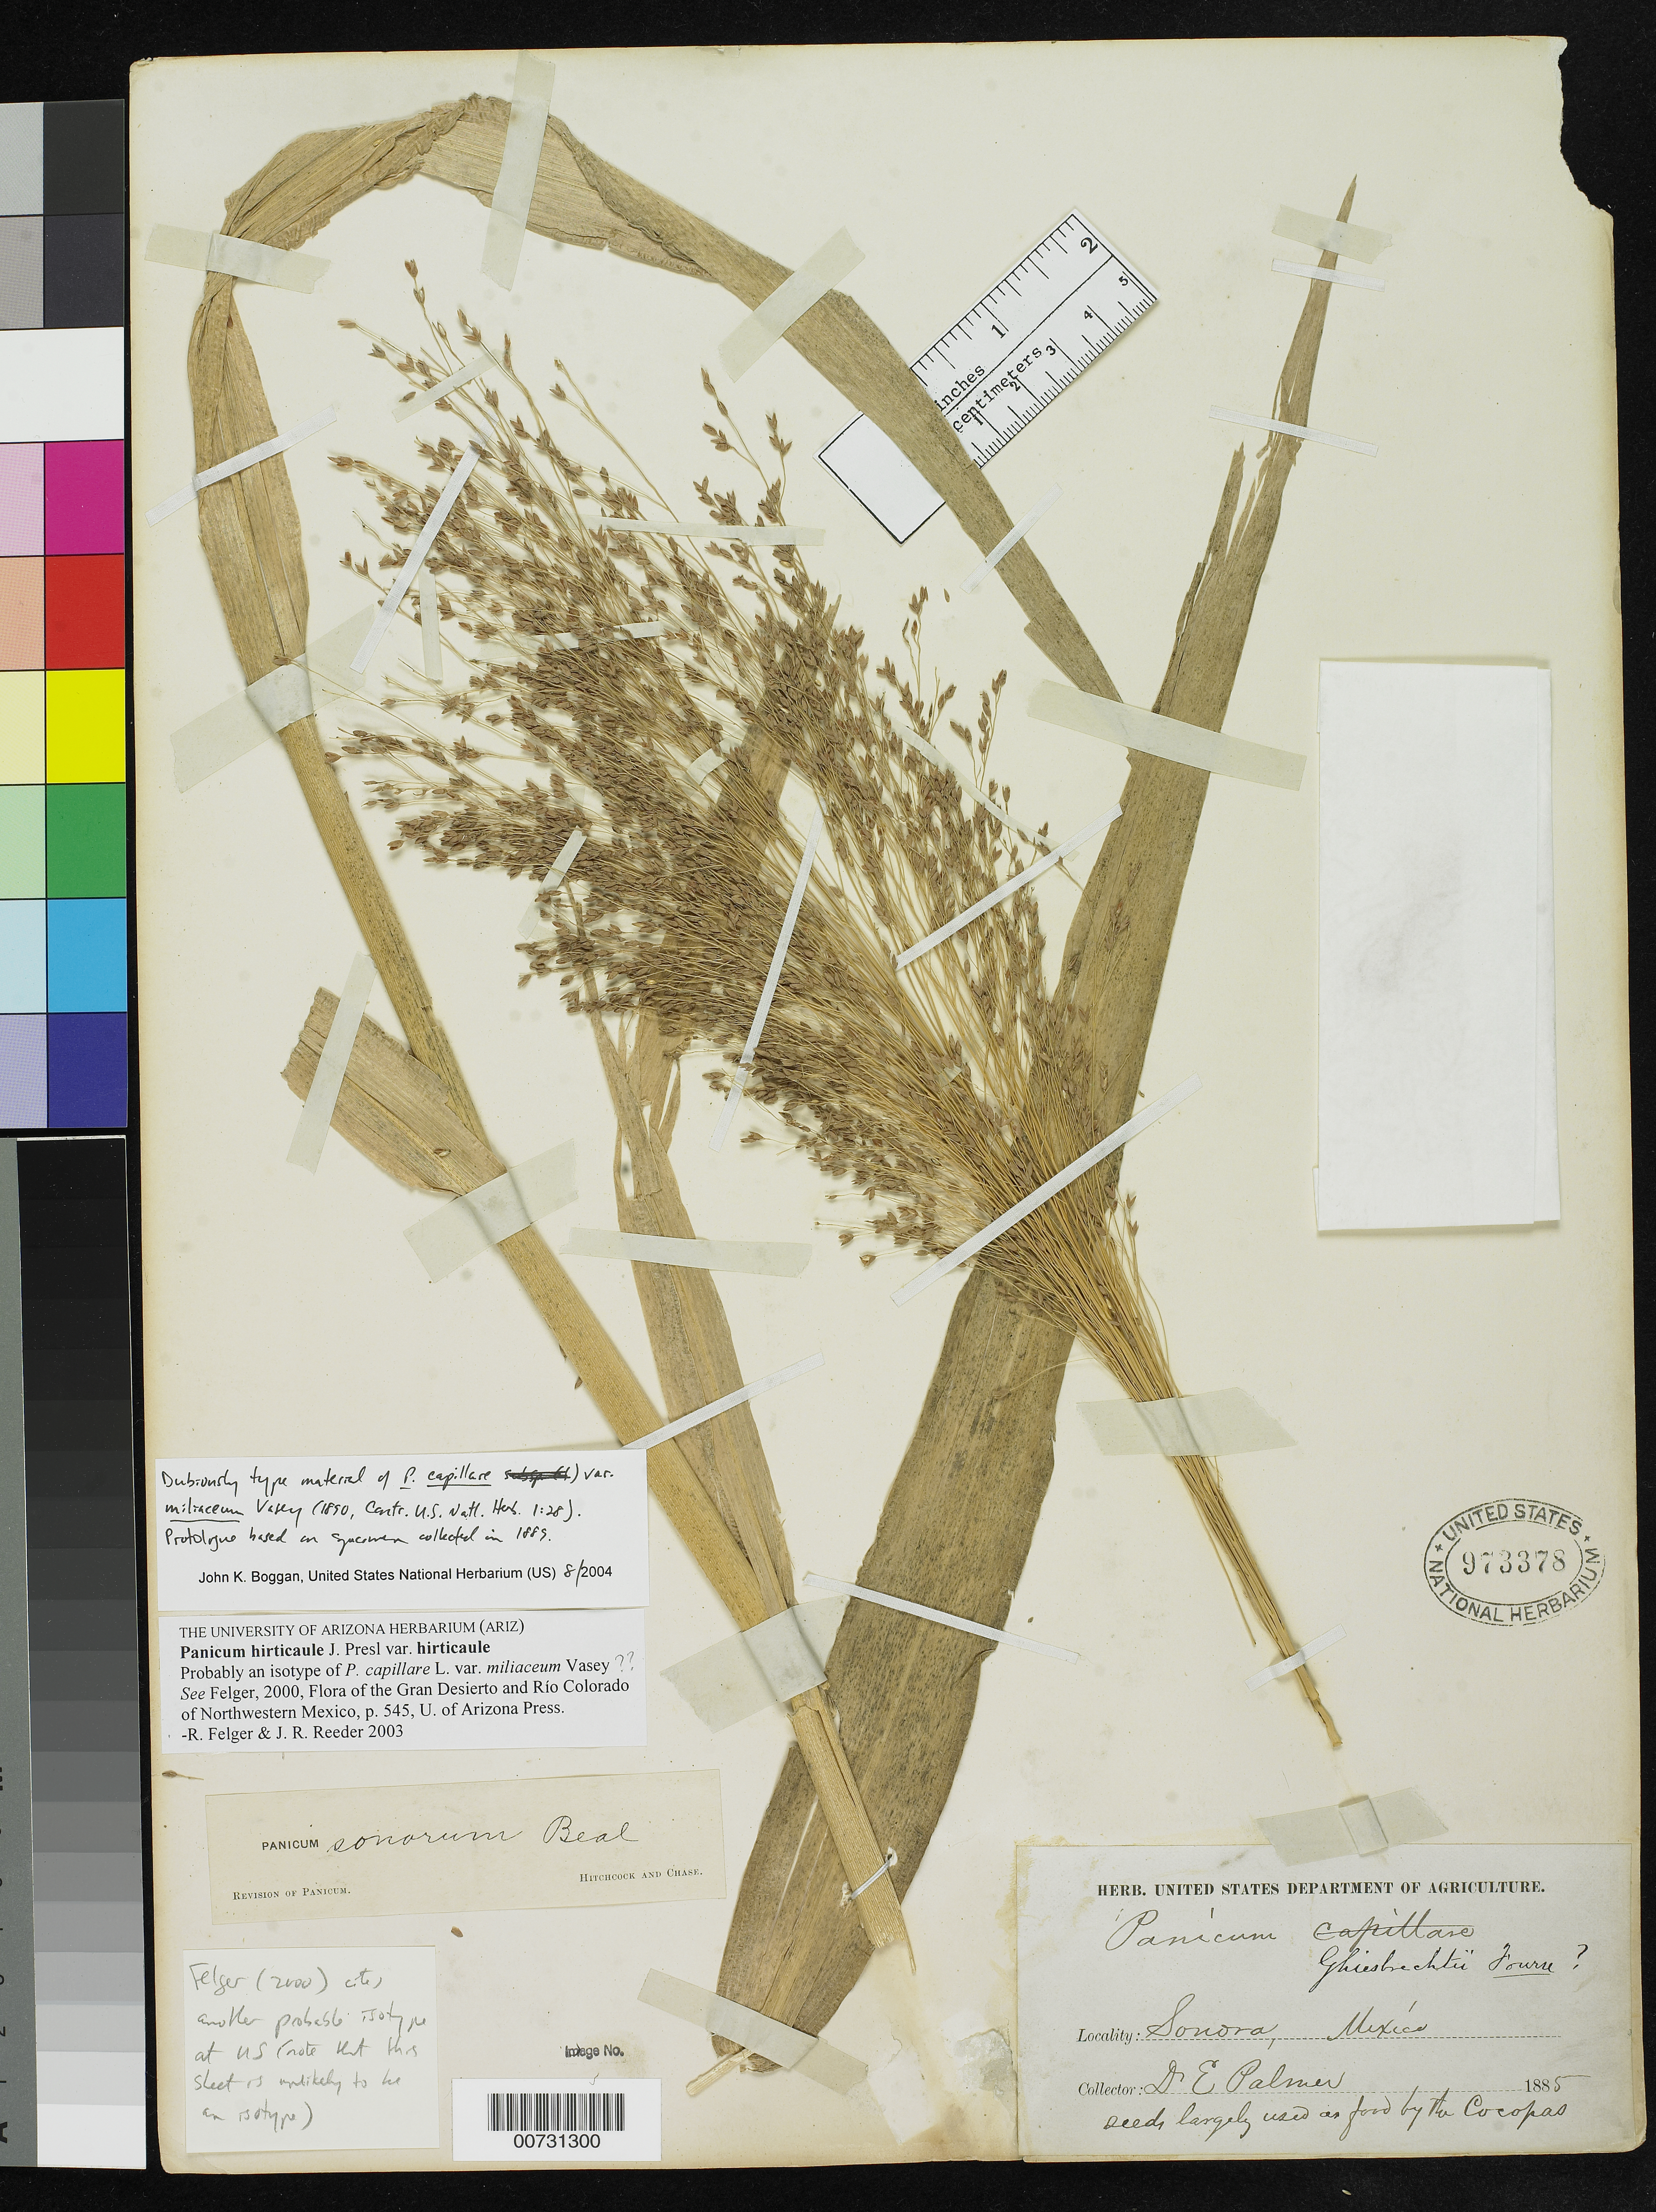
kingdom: Plantae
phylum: Tracheophyta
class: Liliopsida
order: Poales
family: Poaceae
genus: Panicum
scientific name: Panicum capillare var. miliaceum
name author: Vasey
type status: Possible Isotype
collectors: E. Palmer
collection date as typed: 1885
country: Mexico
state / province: Sonora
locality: Sonora, Mexico.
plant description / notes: Annotated as "probable isotype" by Felger & Reeder (2003) but protologue based on specimen collected in 1889 (this spec. 1885 but Felger 2000 erroneously cites as 1889).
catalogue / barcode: US 973378